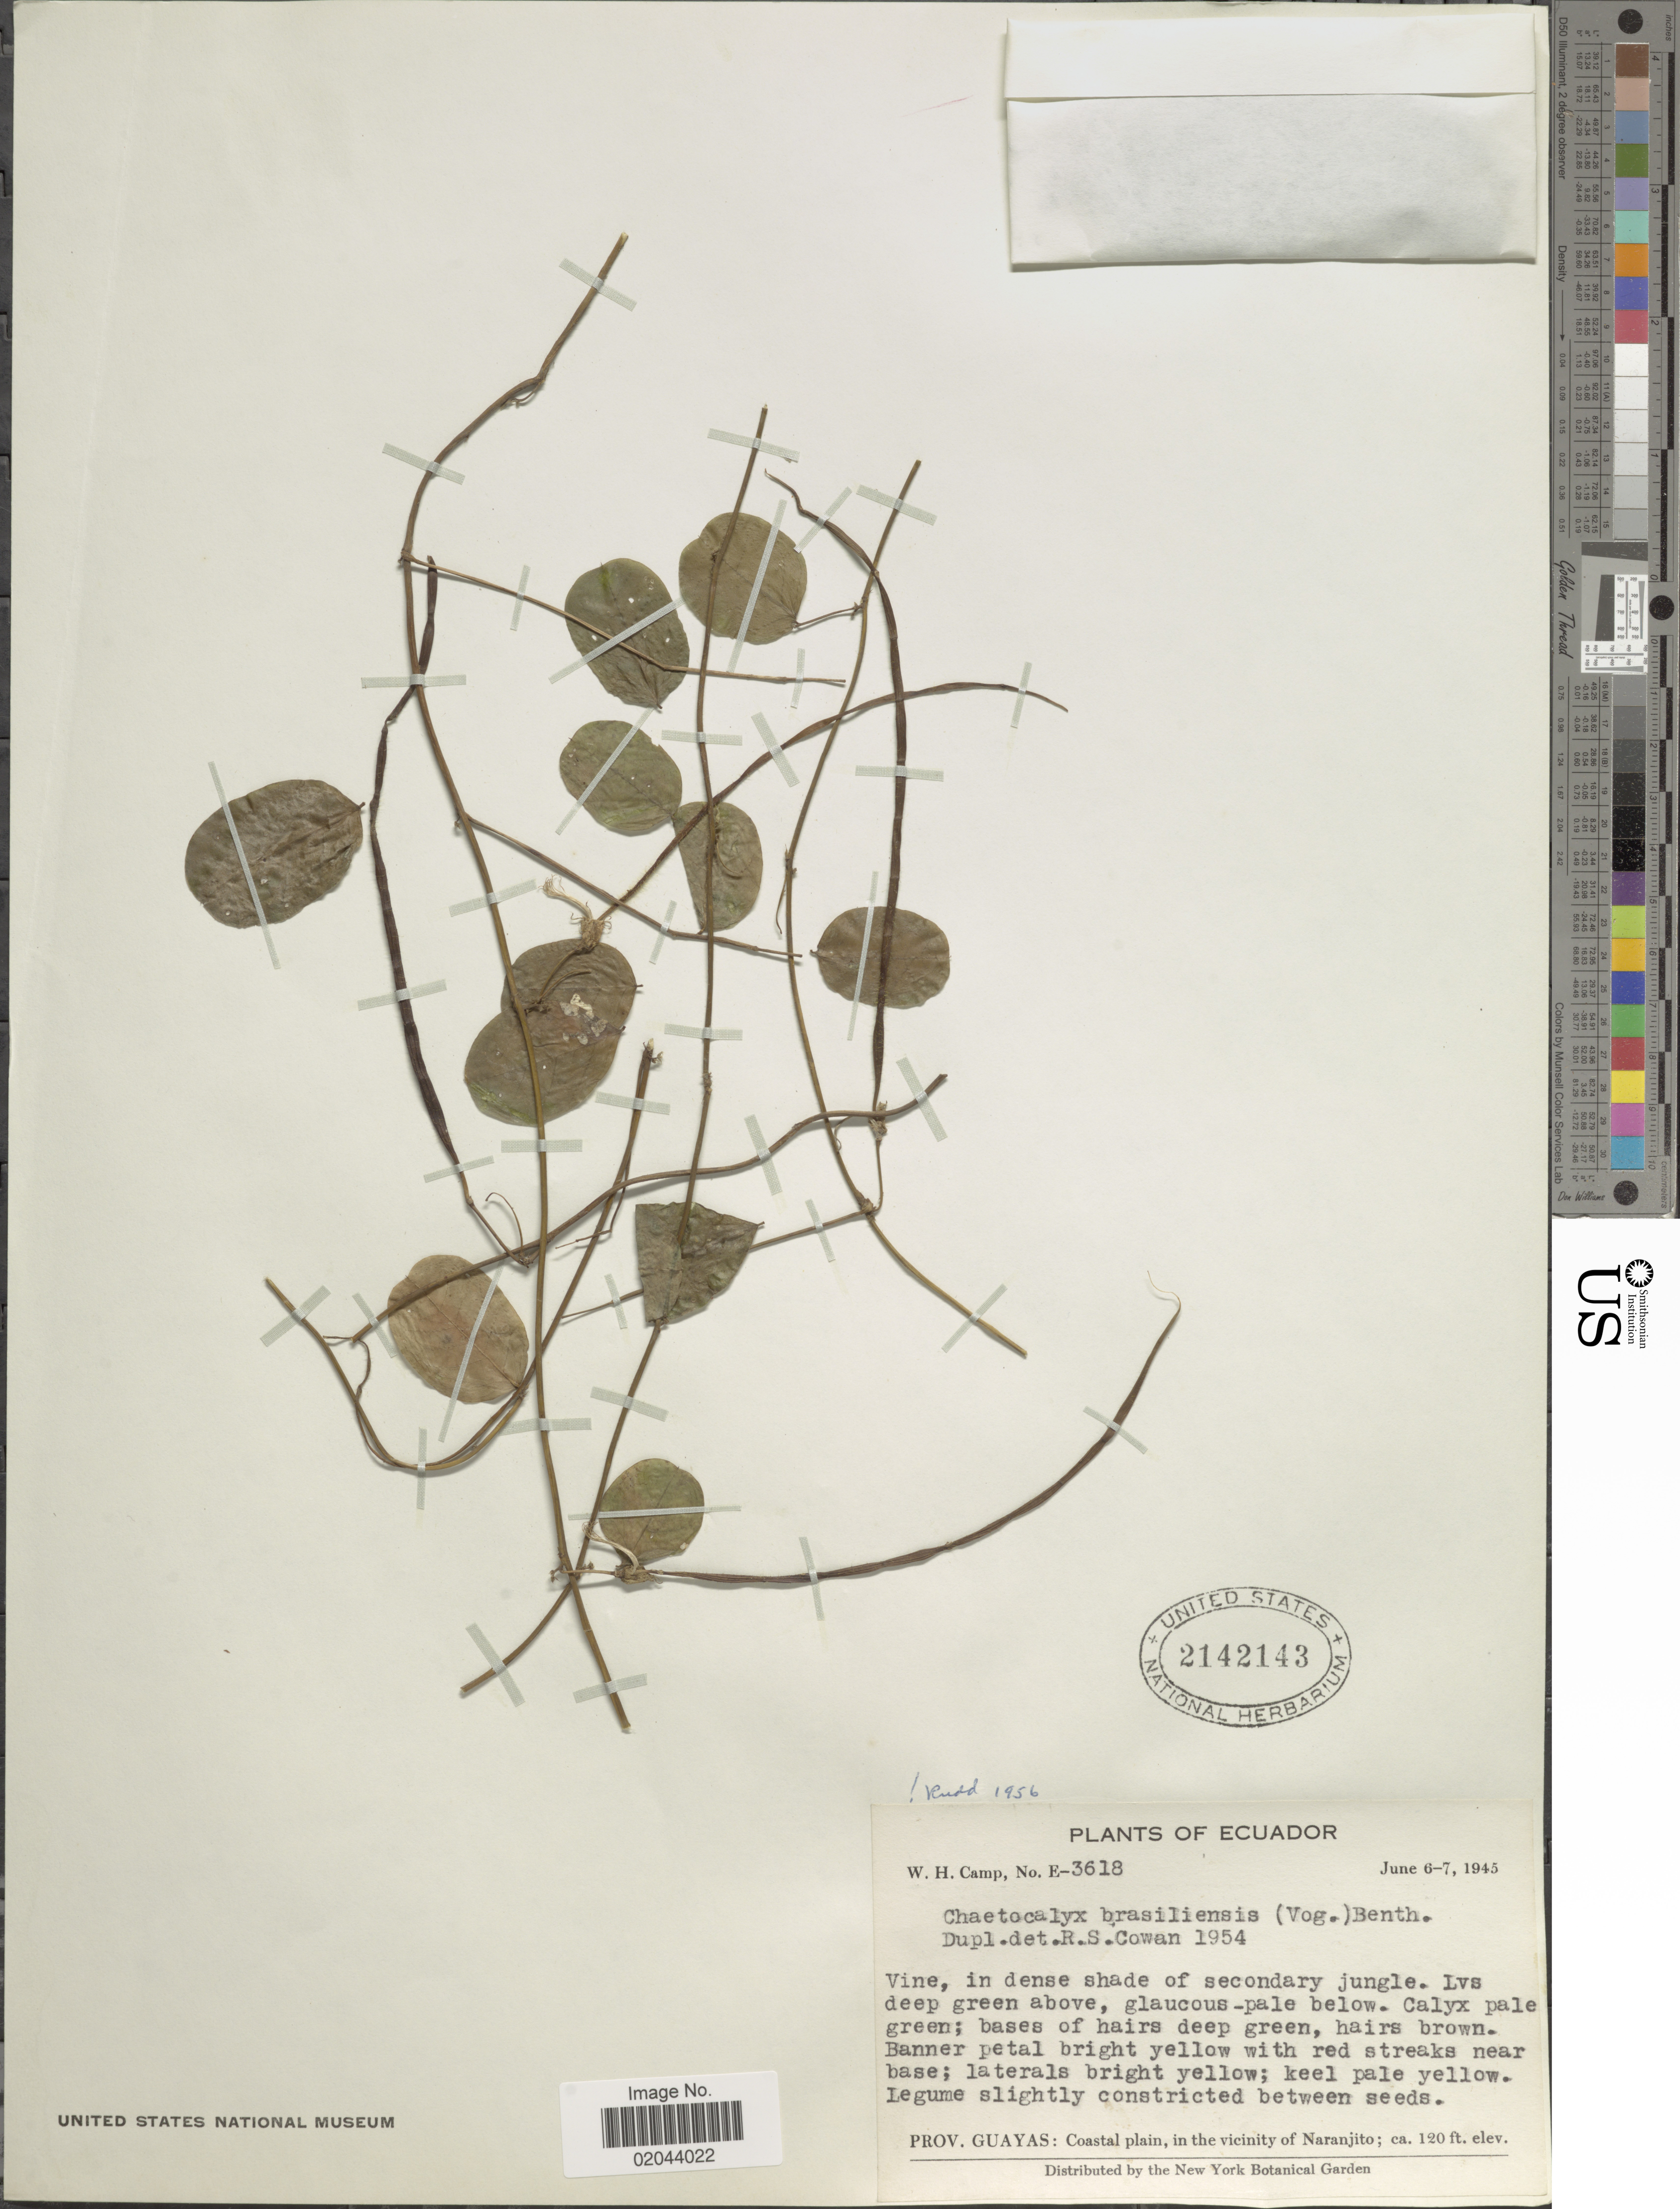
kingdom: Plantae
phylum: Tracheophyta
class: Magnoliopsida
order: Fabales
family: Fabaceae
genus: Chaetocalyx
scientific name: Chaetocalyx brasiliensis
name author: (Vogel) Benth.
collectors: W. H. Camp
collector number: E-3618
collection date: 1945-06-06/1945-06-07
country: Ecuador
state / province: Guayas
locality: in the vicinity of Naranjito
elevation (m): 37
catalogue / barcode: US 2142143